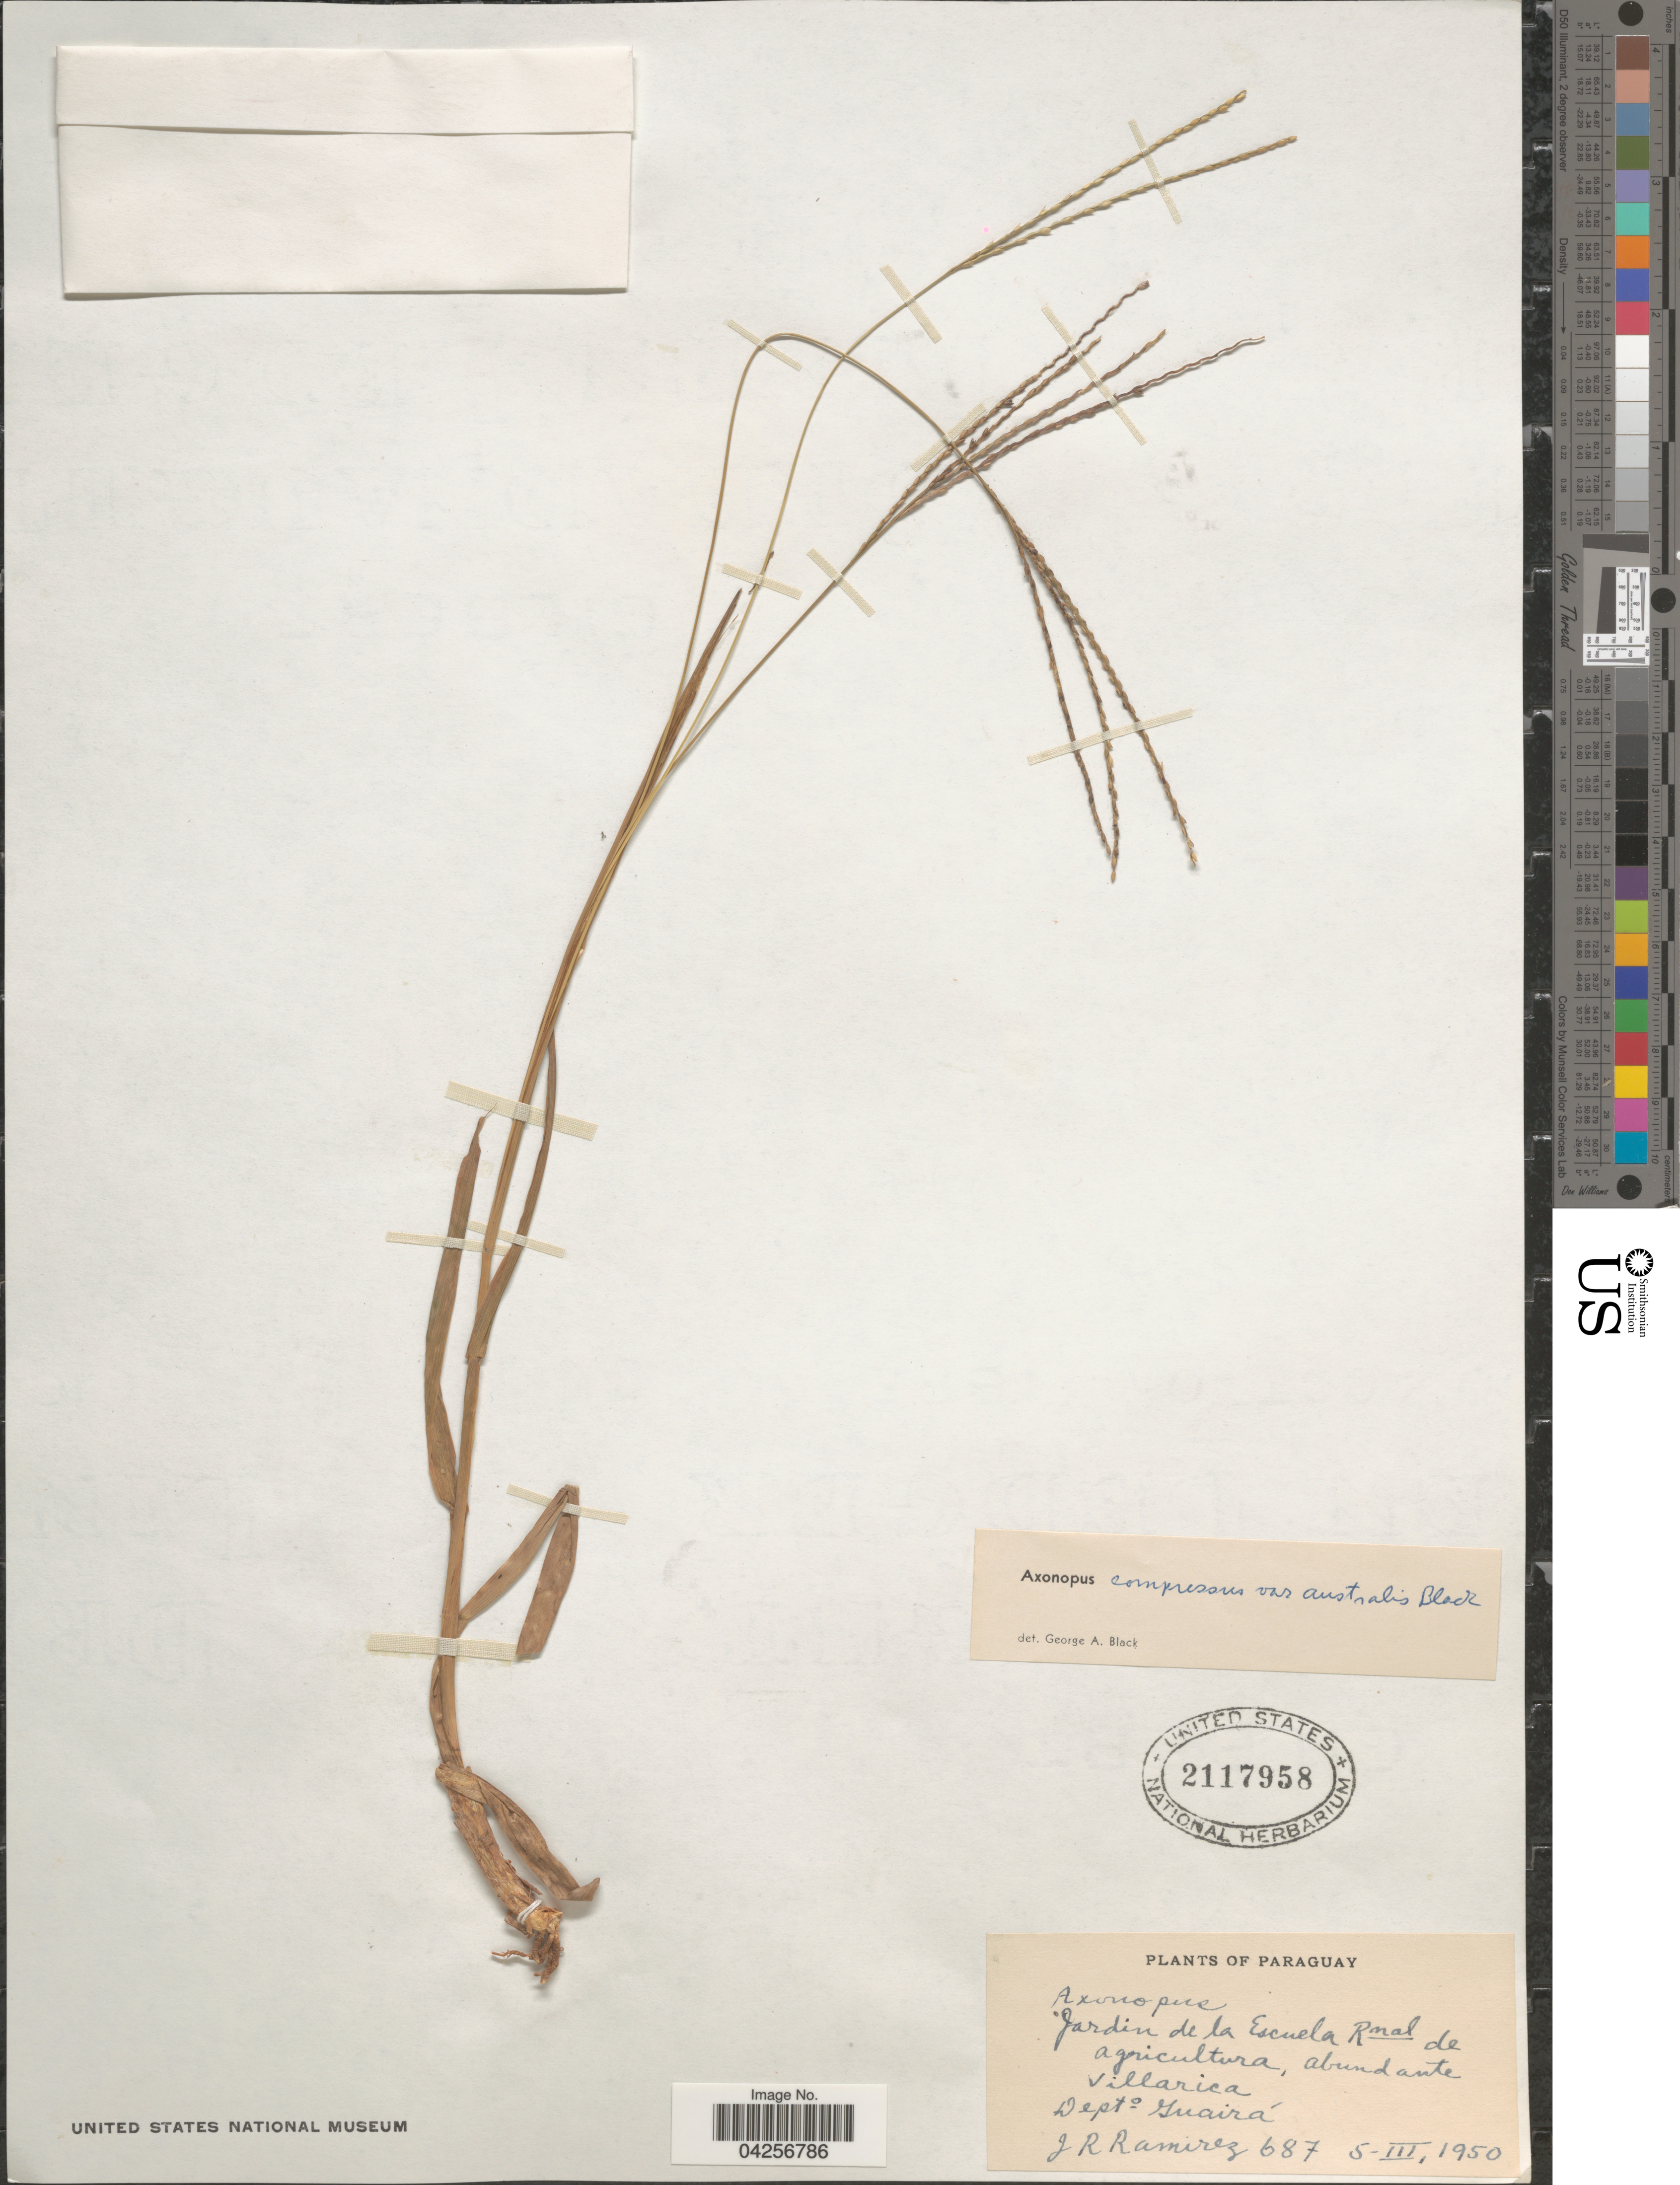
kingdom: Plantae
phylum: Tracheophyta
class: Liliopsida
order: Poales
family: Poaceae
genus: Axonopus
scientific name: Axonopus compressus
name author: (Sw.) P. Beauv.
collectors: J. Ramirez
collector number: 687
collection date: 1950-03-05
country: Paraguay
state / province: Guaira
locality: Jardin de la Escuela Rnal de agricultura, Villarica. Depto Guairá.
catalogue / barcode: US 2117958